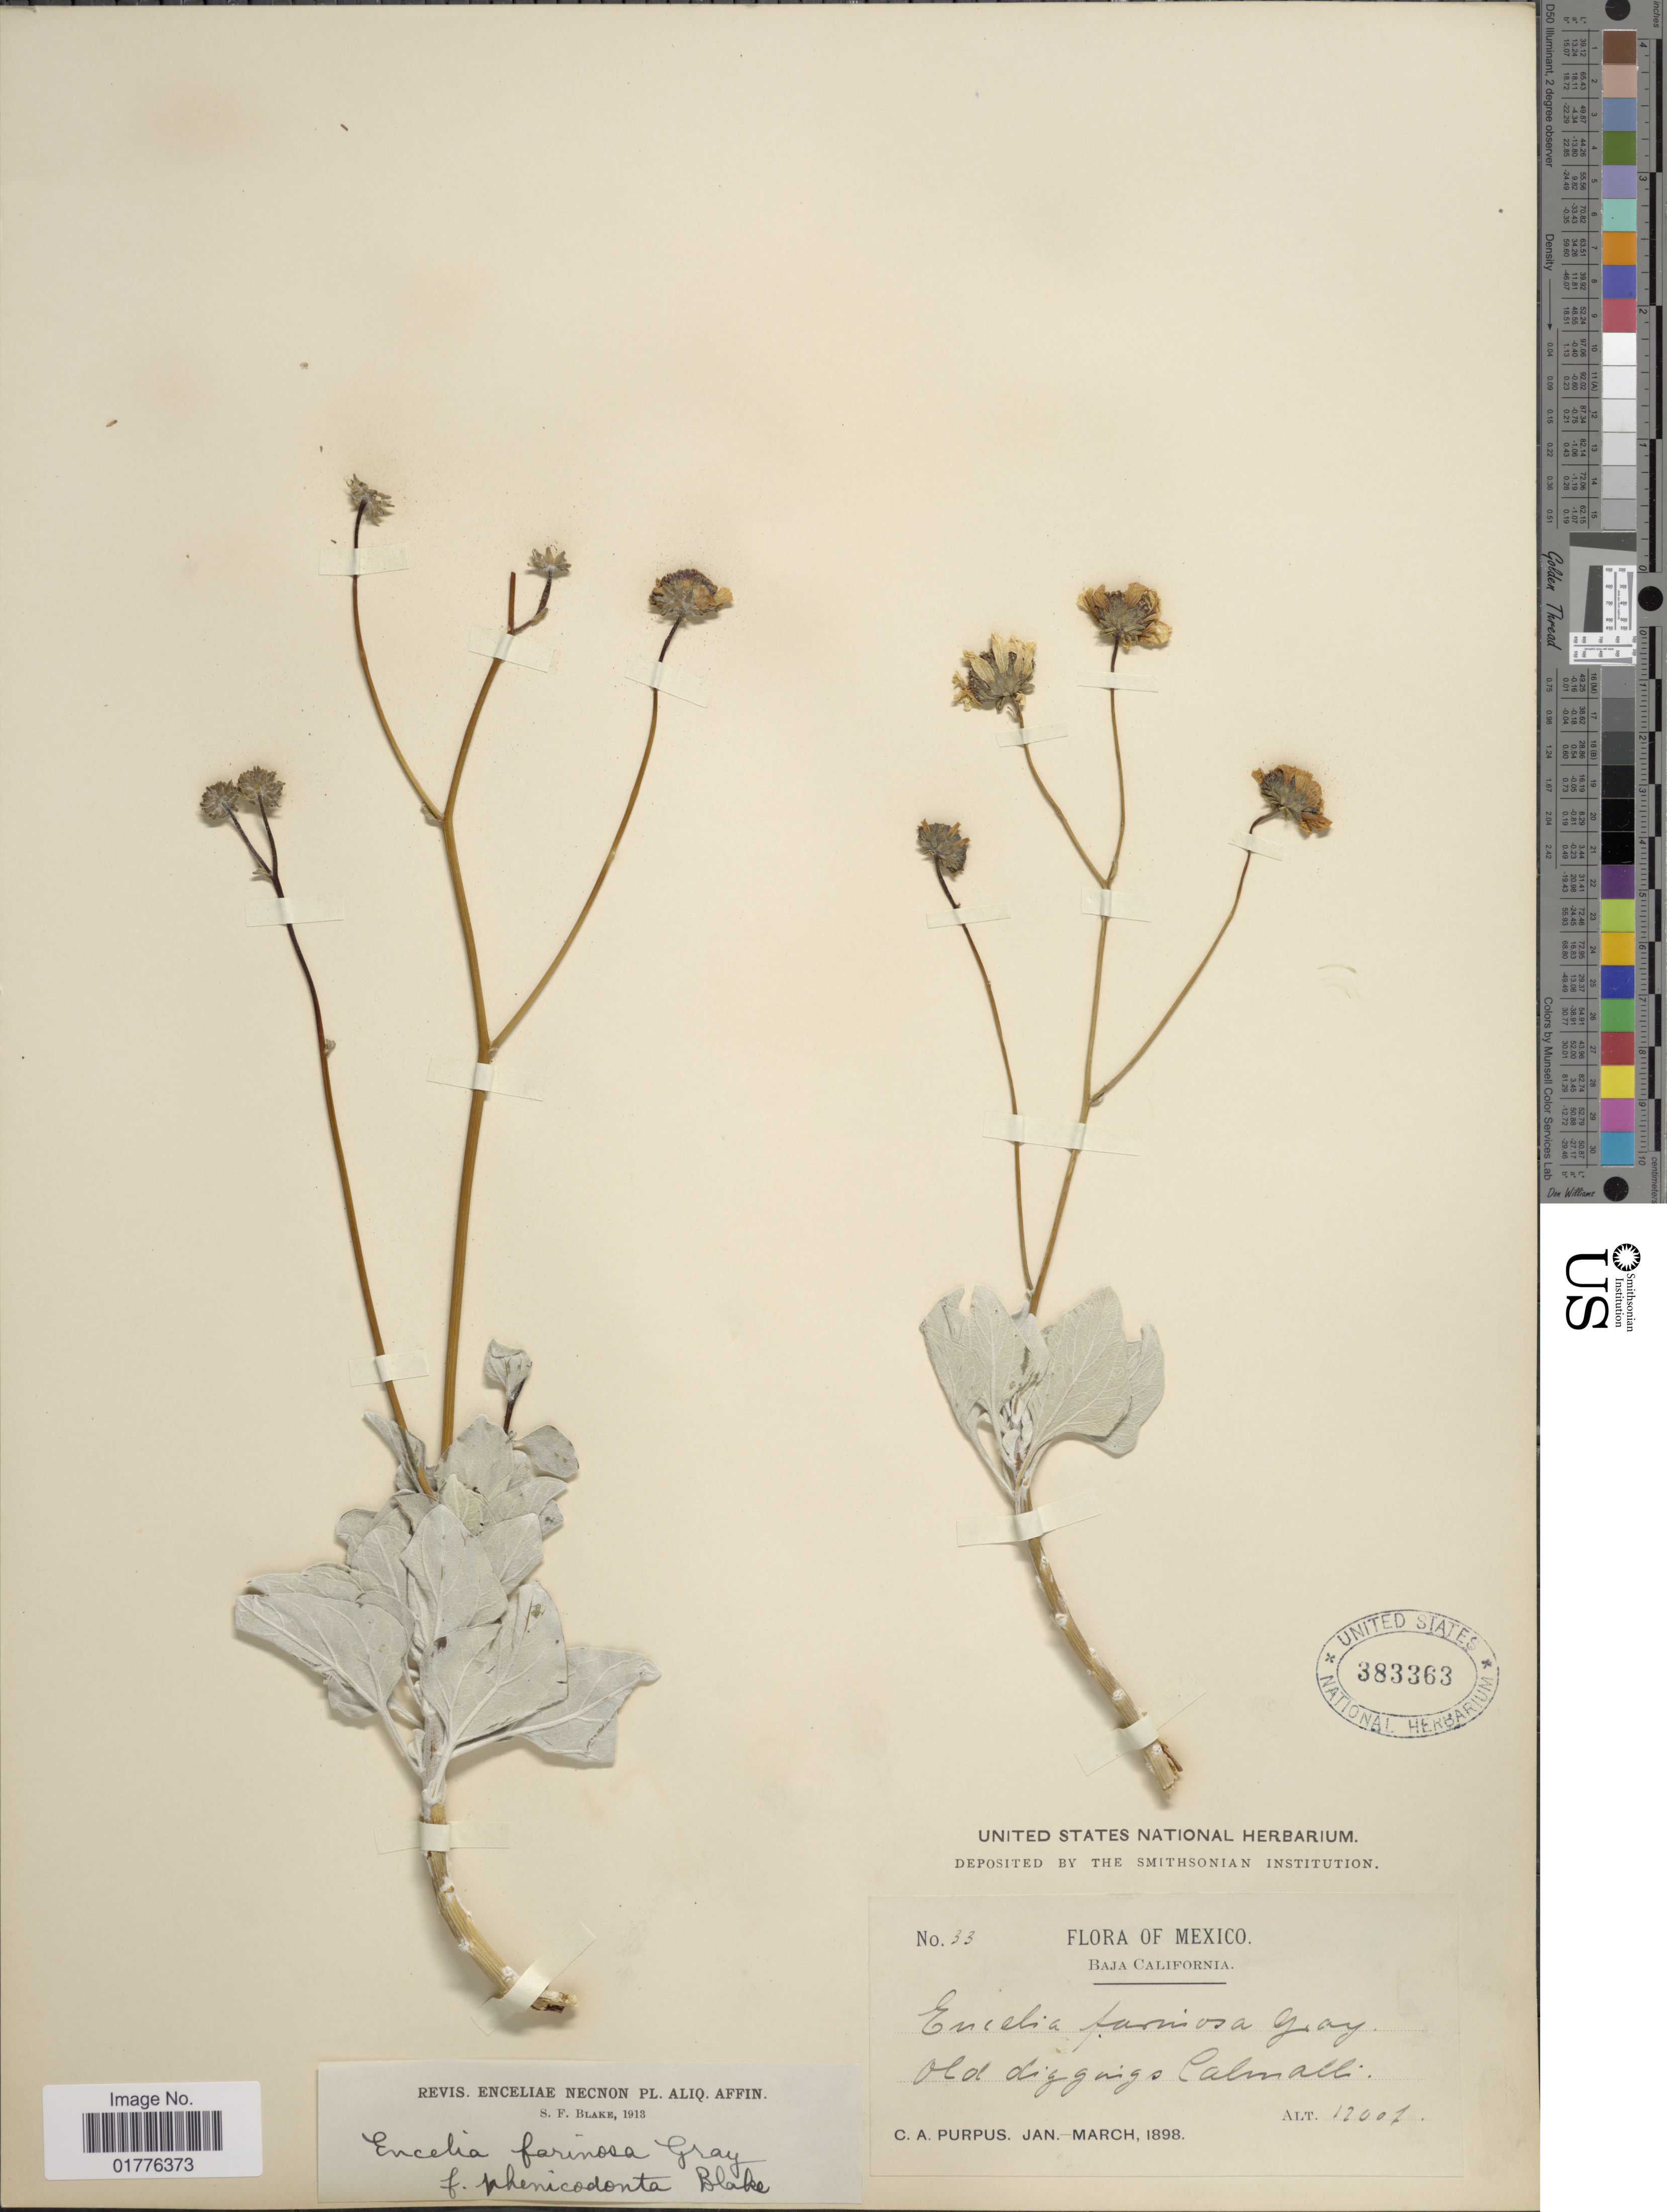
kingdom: Plantae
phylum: Tracheophyta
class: Magnoliopsida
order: Asterales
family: Asteraceae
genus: Encelia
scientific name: Encelia farinosa f. phenicodonta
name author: S.F. Blake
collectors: C. A. Purpus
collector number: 33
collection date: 1898-01/1898-03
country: Mexico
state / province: Baja California Norte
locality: Old diggings Calmalli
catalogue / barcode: US 383363